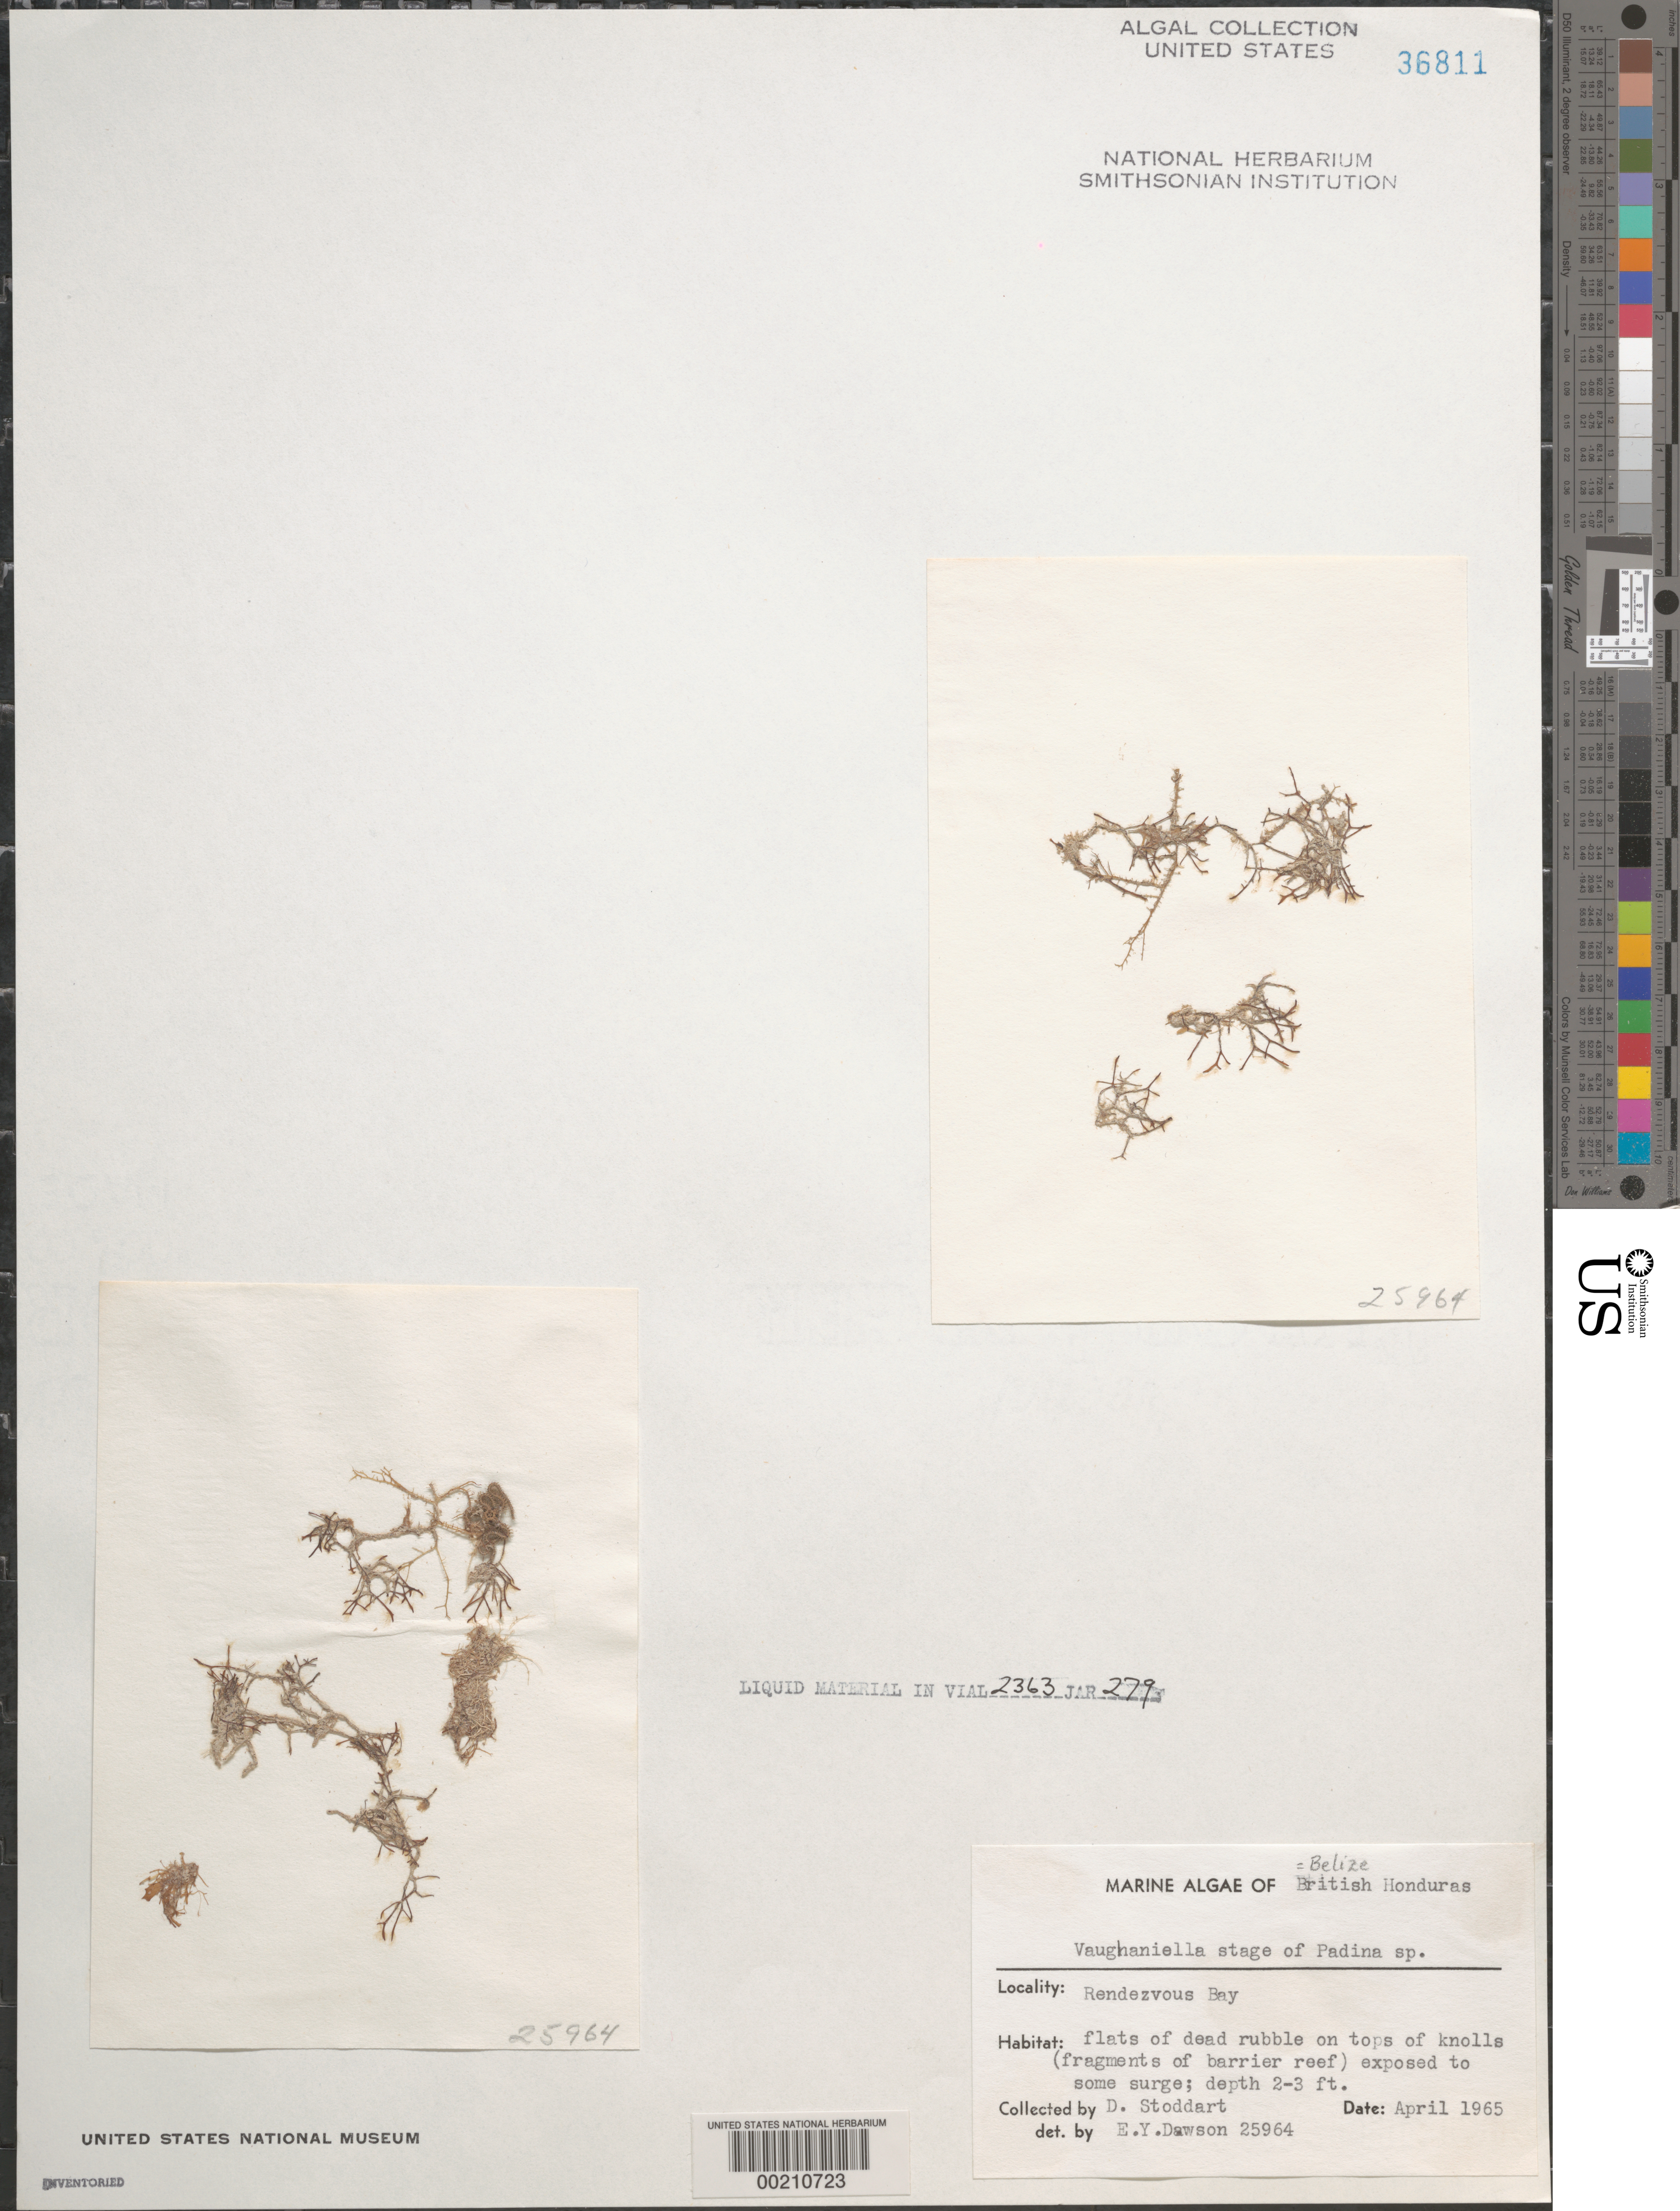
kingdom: Chromista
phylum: Ochrophyta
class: Phaeophyceae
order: Dictyotales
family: Dictyotaceae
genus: Vaughaniella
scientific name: Vaughaniella sp.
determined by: Dawson, E. Y.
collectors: D. Stoddart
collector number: EYD 25964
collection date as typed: Apr 1965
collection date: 1965-04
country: Belize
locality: Rendezvous Bay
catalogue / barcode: US 36811